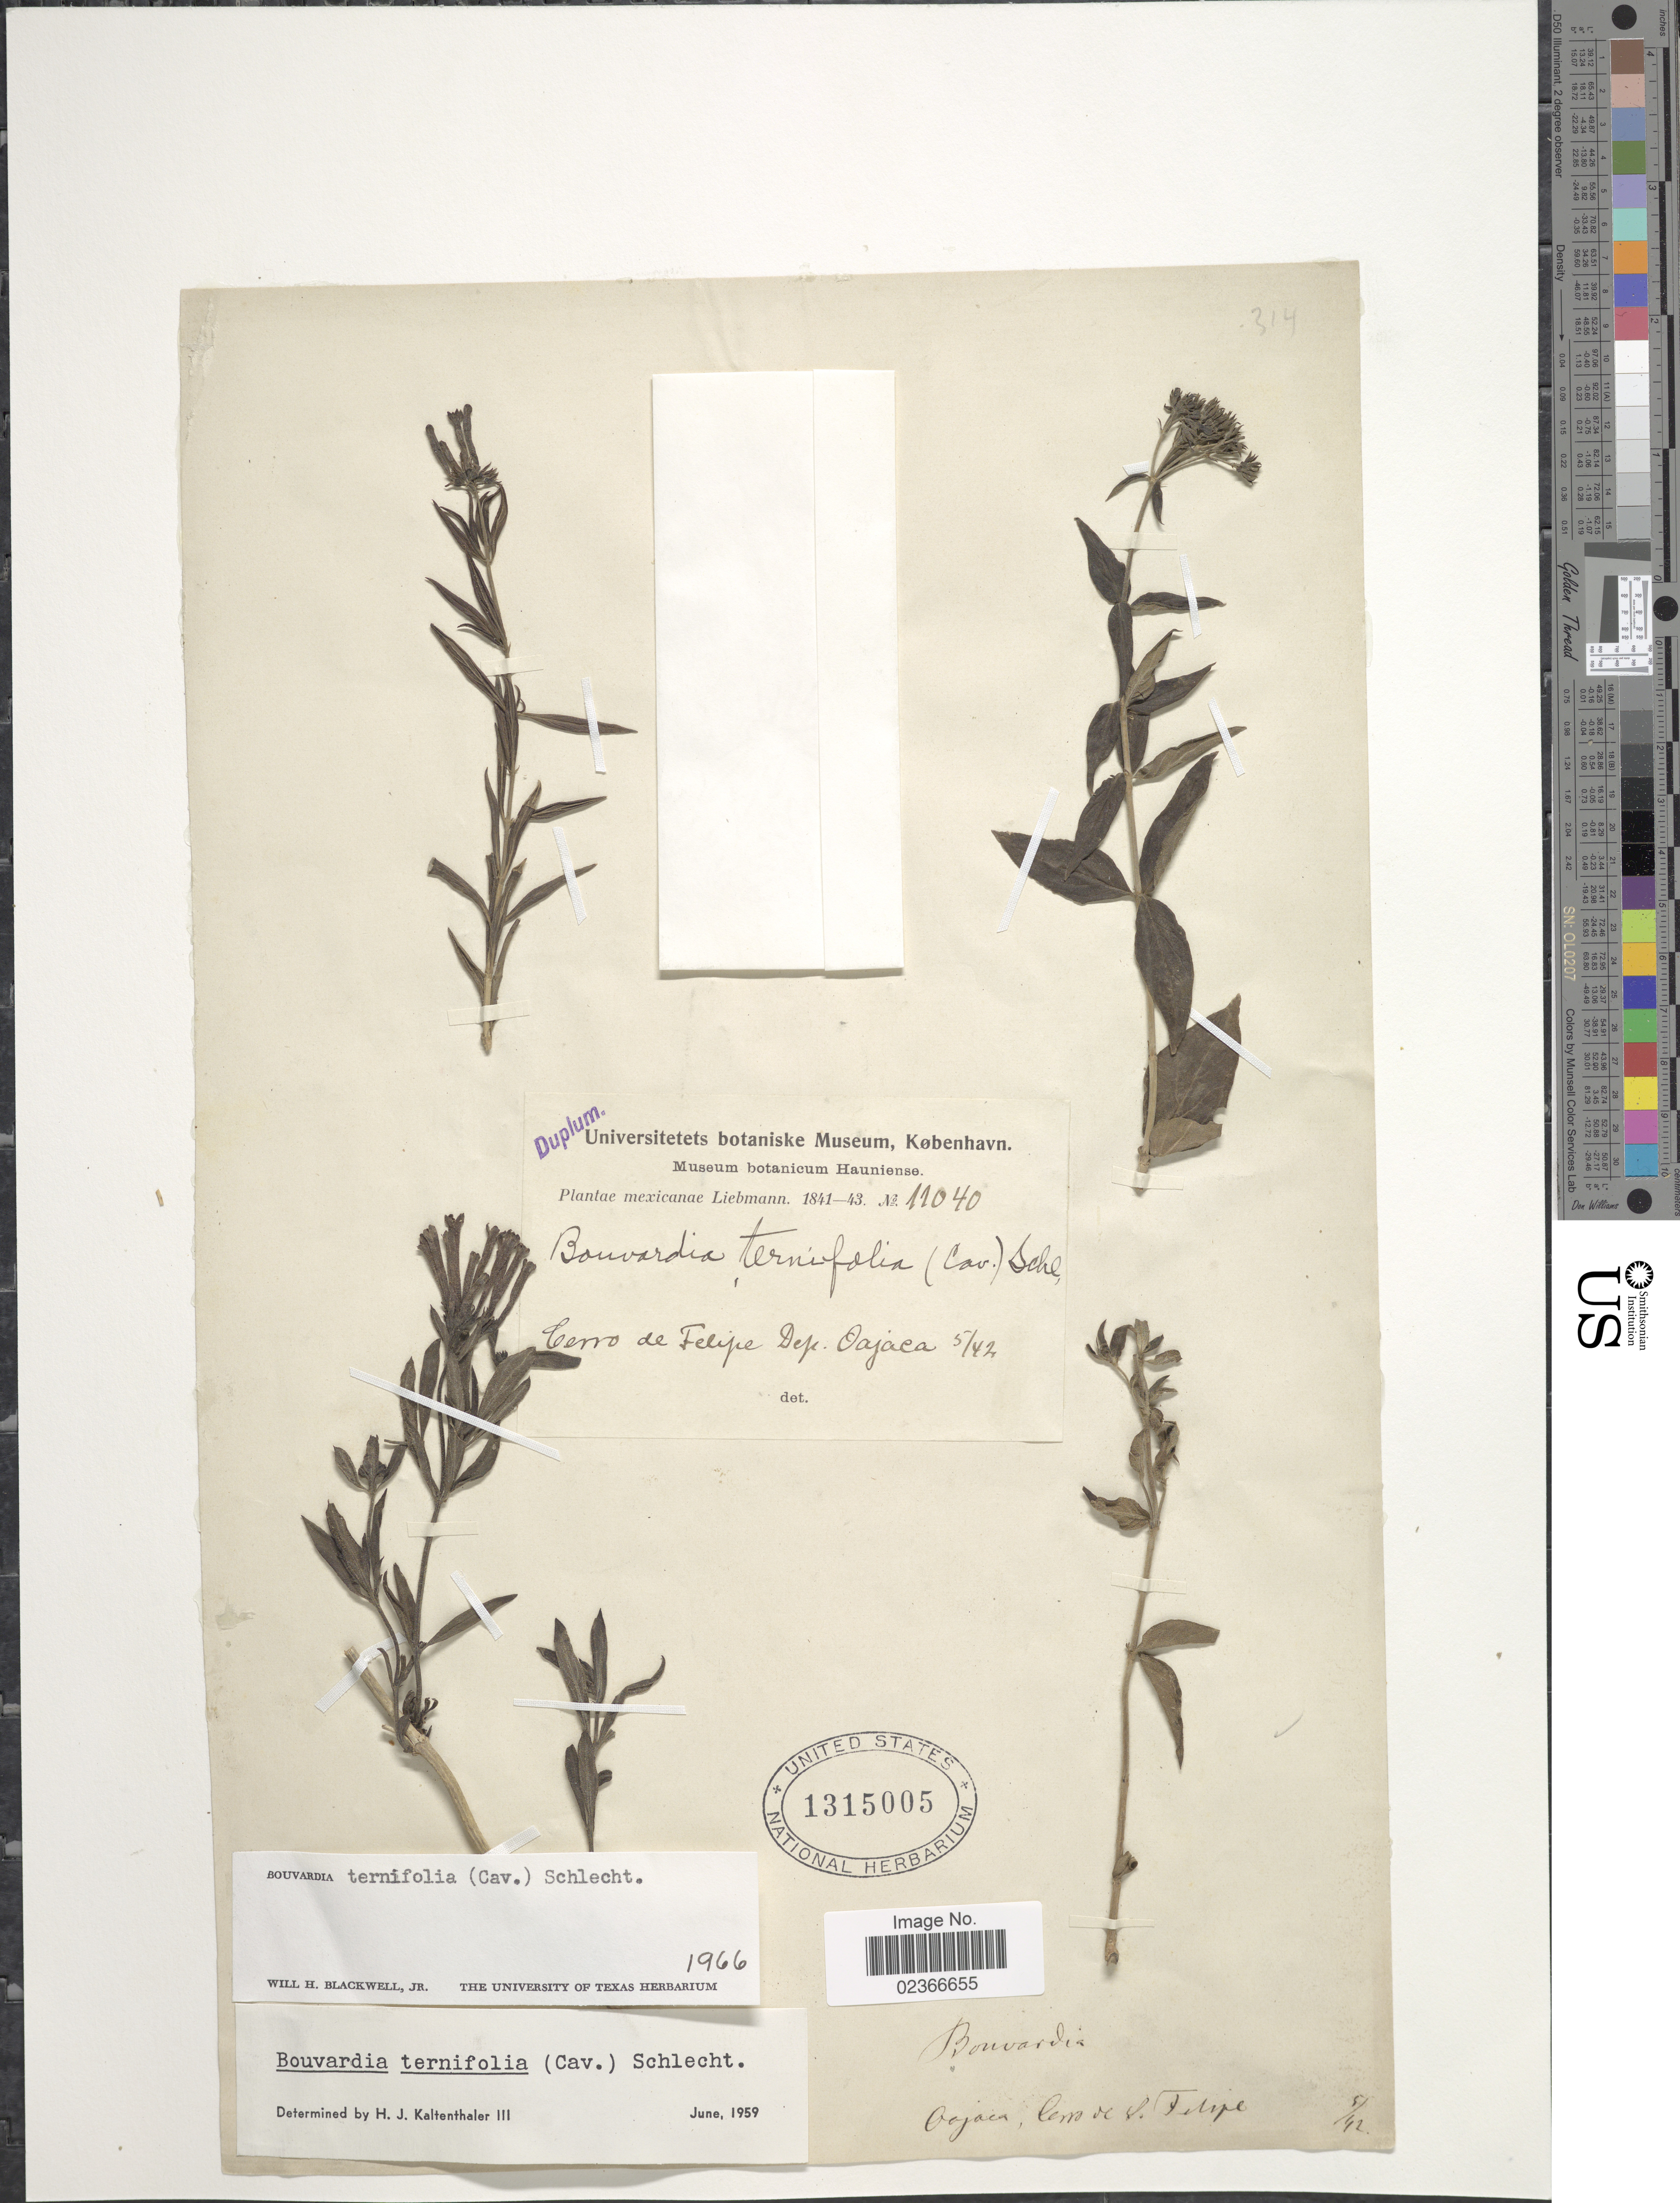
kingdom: Plantae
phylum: Tracheophyta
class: Magnoliopsida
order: Gentianales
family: Rubiaceae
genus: Bouvardia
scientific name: Bouvardia ternifolia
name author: (Cav.) Schltdl.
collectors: Liebmann, --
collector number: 11040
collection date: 1842-05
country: Mexico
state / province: Oaxaca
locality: Cerro de Felipe. Dep. Oajaca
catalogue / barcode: US 1315005